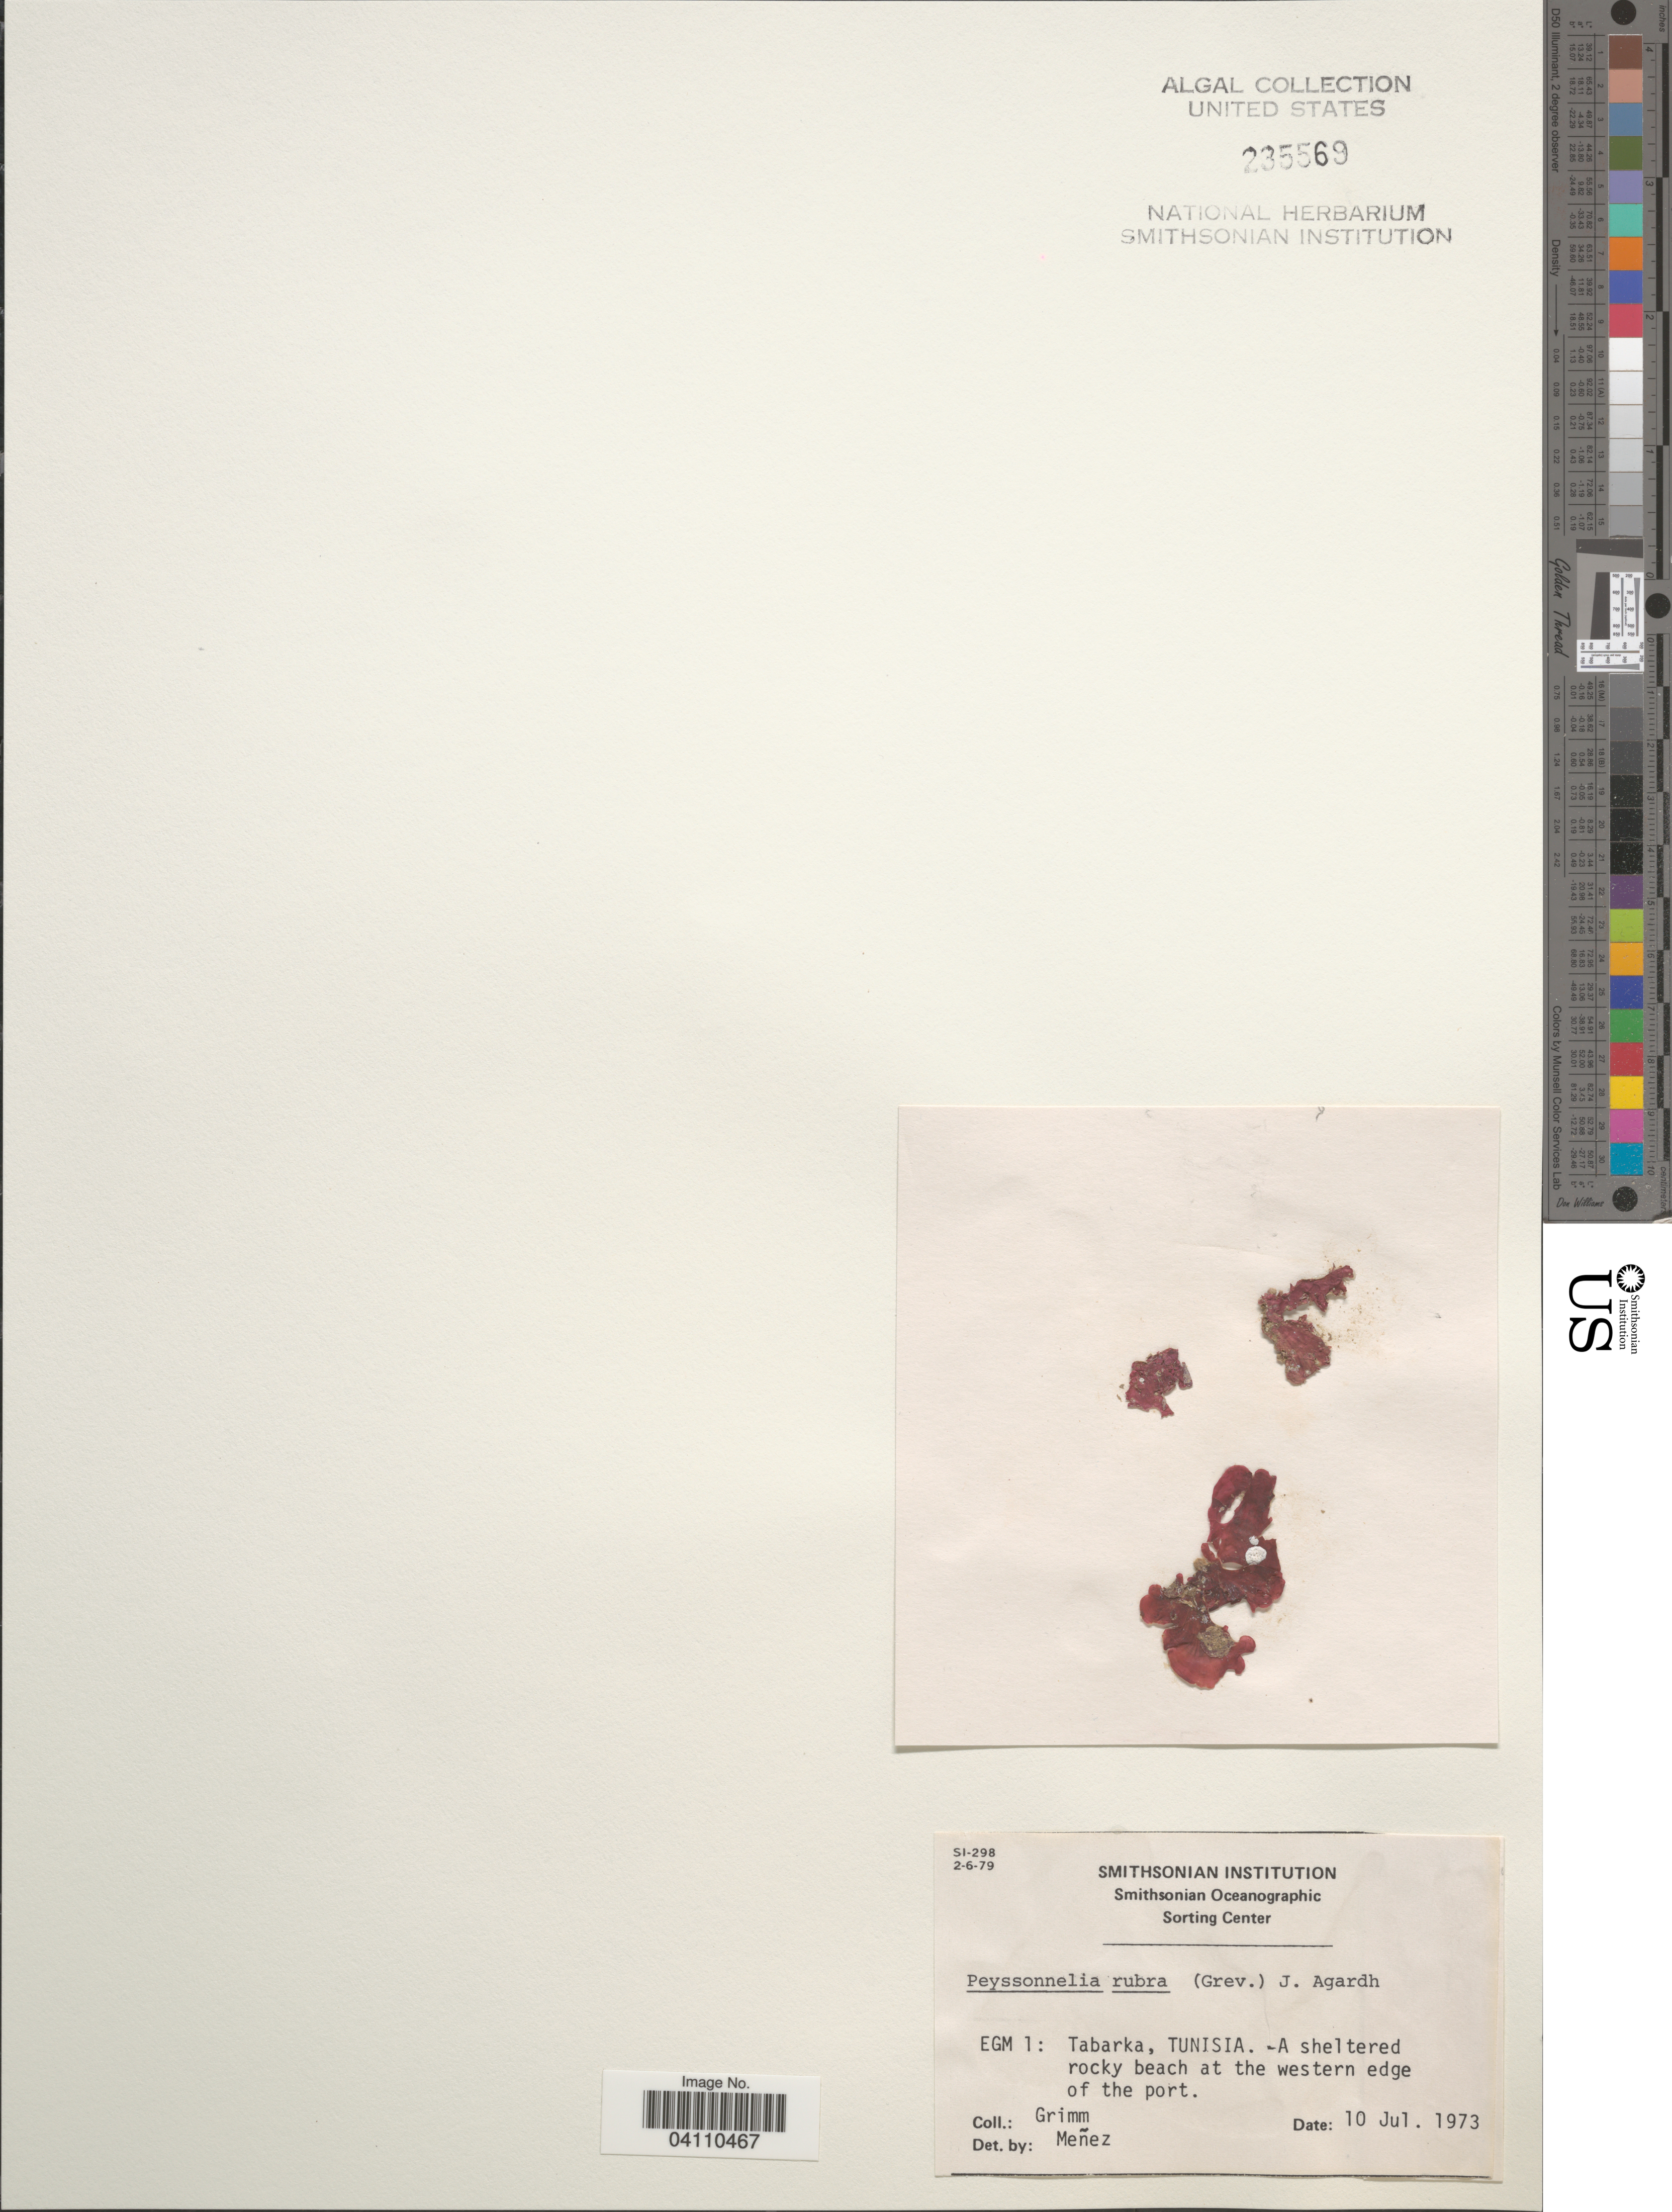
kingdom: Plantae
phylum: Rhodophyta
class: Florideophyceae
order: Peyssonneliales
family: Peyssonneliaceae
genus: Peyssonnelia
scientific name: Peyssonnelia rubra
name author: (Grev.) J. Agardh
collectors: Grimm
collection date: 1973-07-10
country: Tunisia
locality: EGM 1: Tabarka, Tunisia. A sheltered rocky beach at the western edge of the port.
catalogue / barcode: US 235569